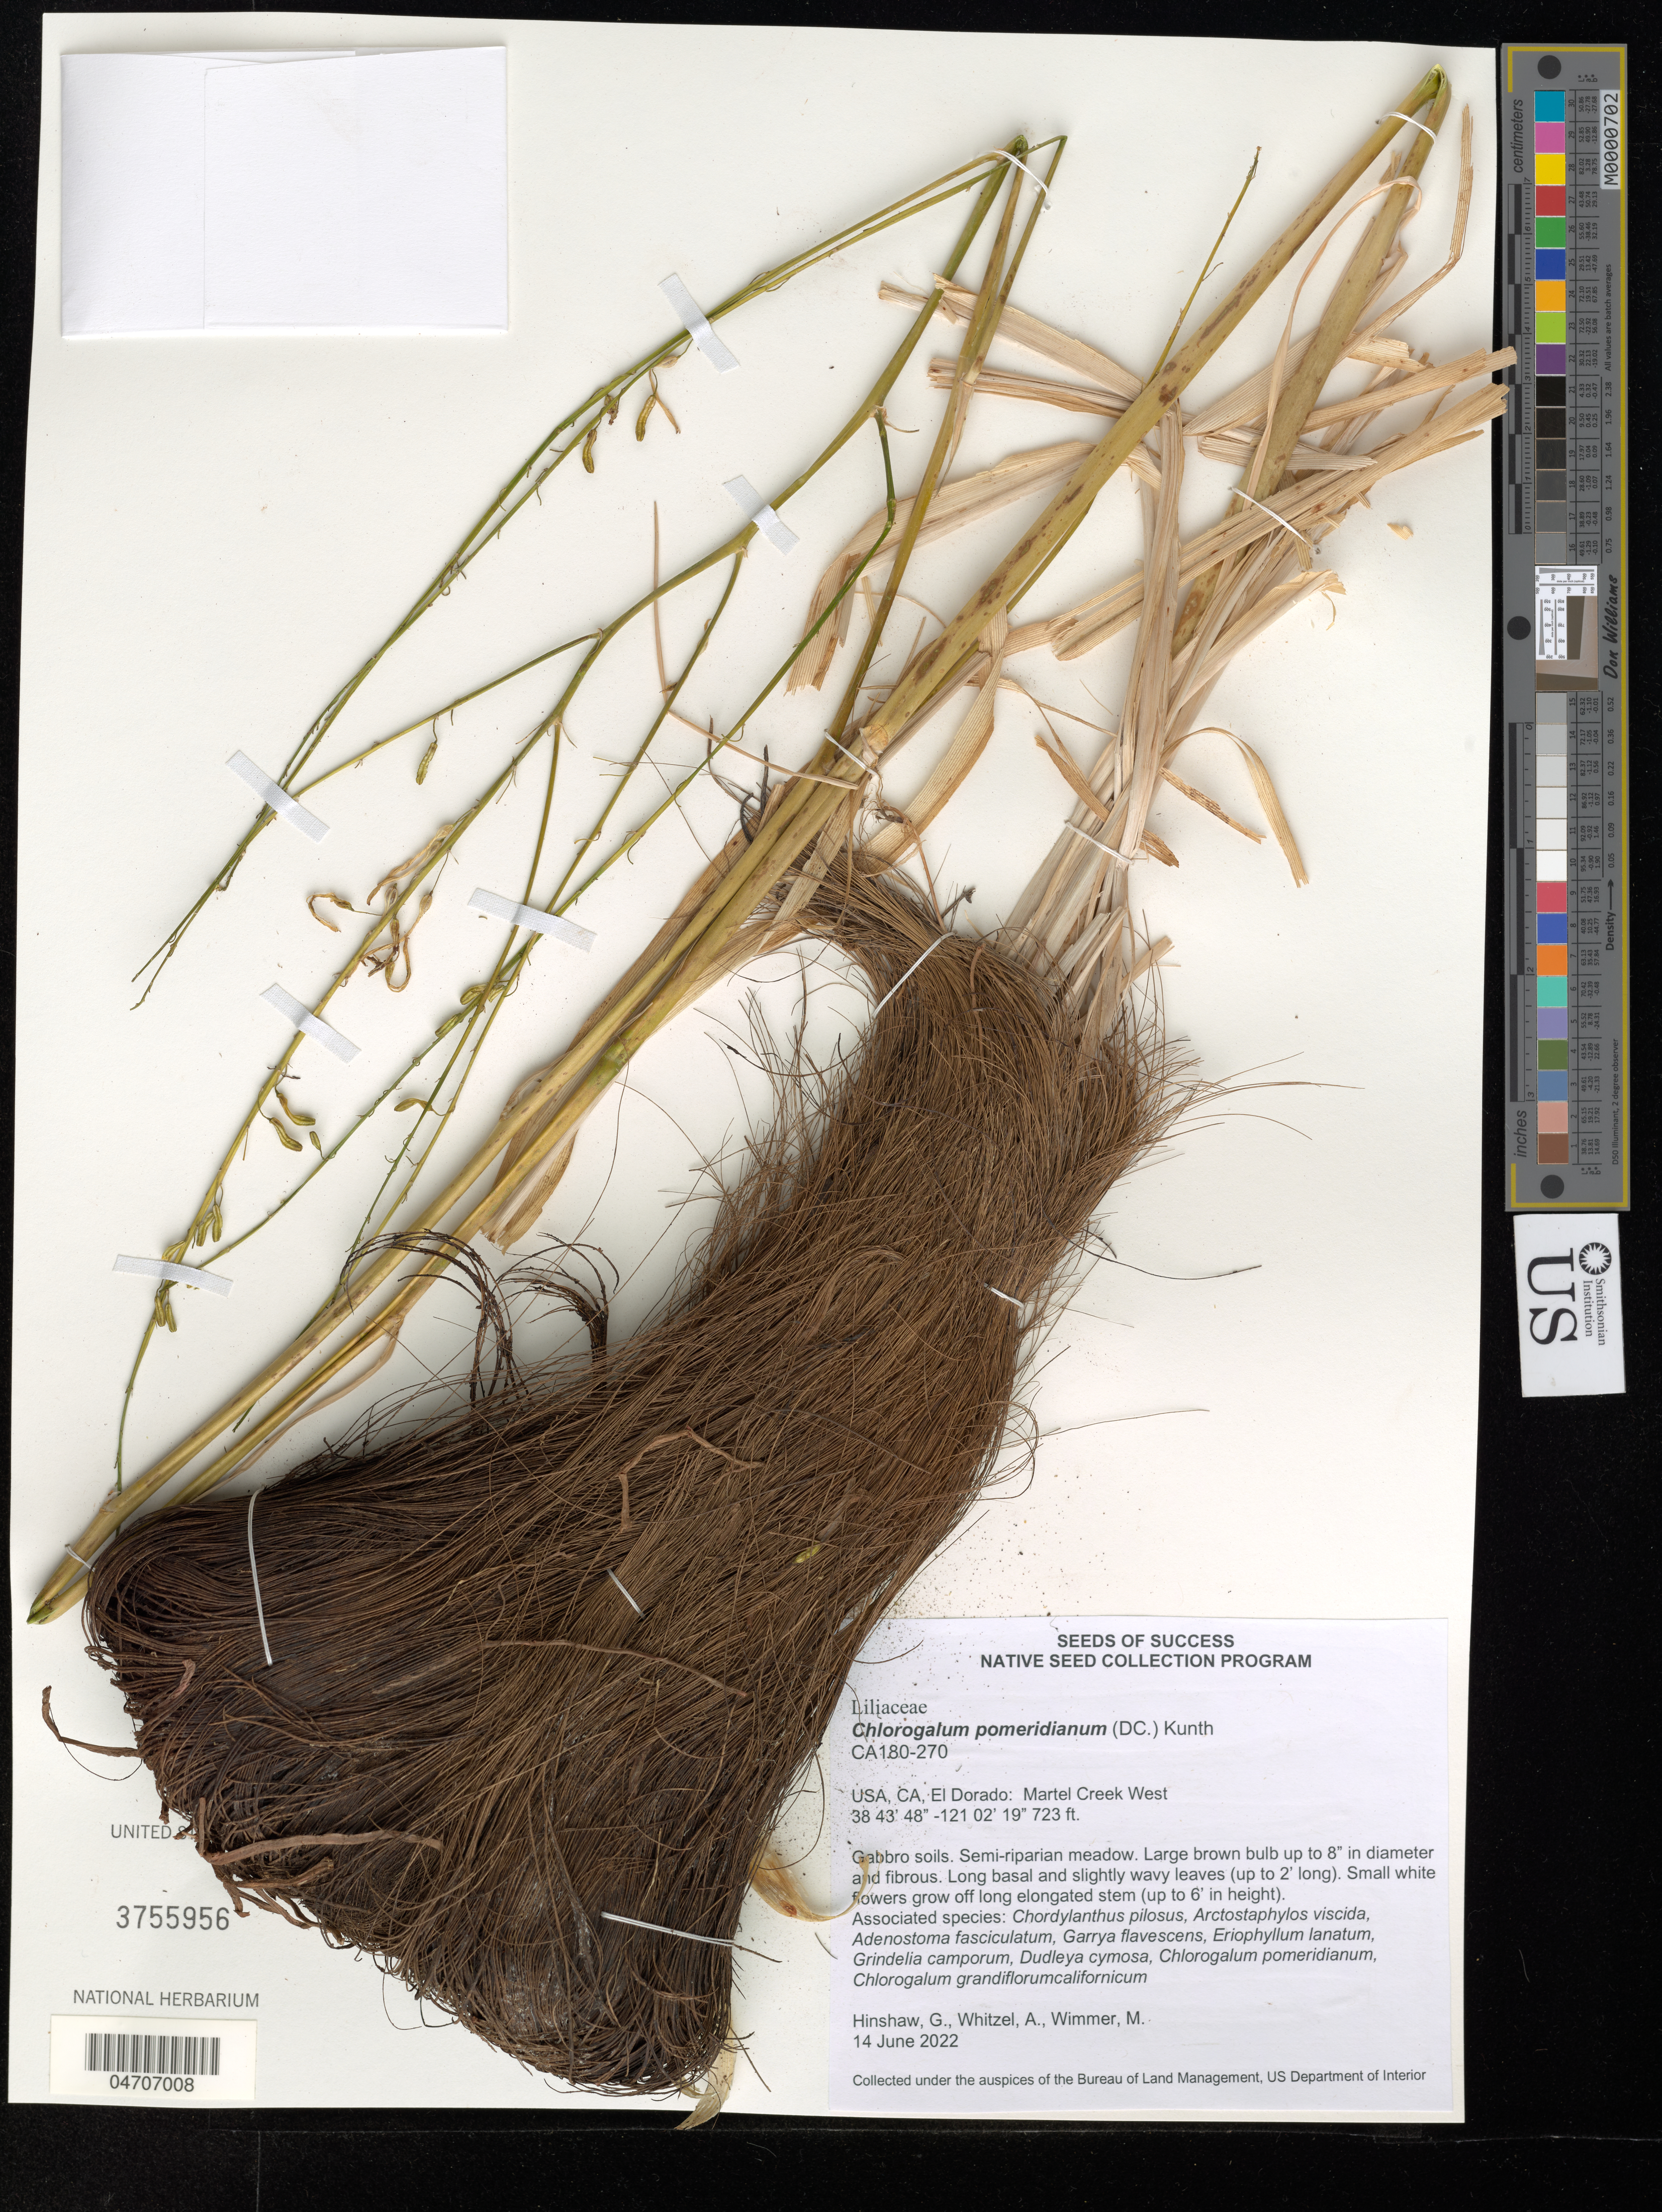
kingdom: Plantae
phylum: Tracheophyta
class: Liliopsida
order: Asparagales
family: Asparagaceae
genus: Chlorogalum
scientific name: Chlorogalum pomeridianum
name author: (DC.) Kunth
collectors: G. Hinshaw, A. Whitzel & E. Guerra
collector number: CA180-270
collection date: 2022-06-14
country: United States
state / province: California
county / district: El Dorado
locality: El Dorado: Martel Creek West.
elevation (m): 220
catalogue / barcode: US 3755956